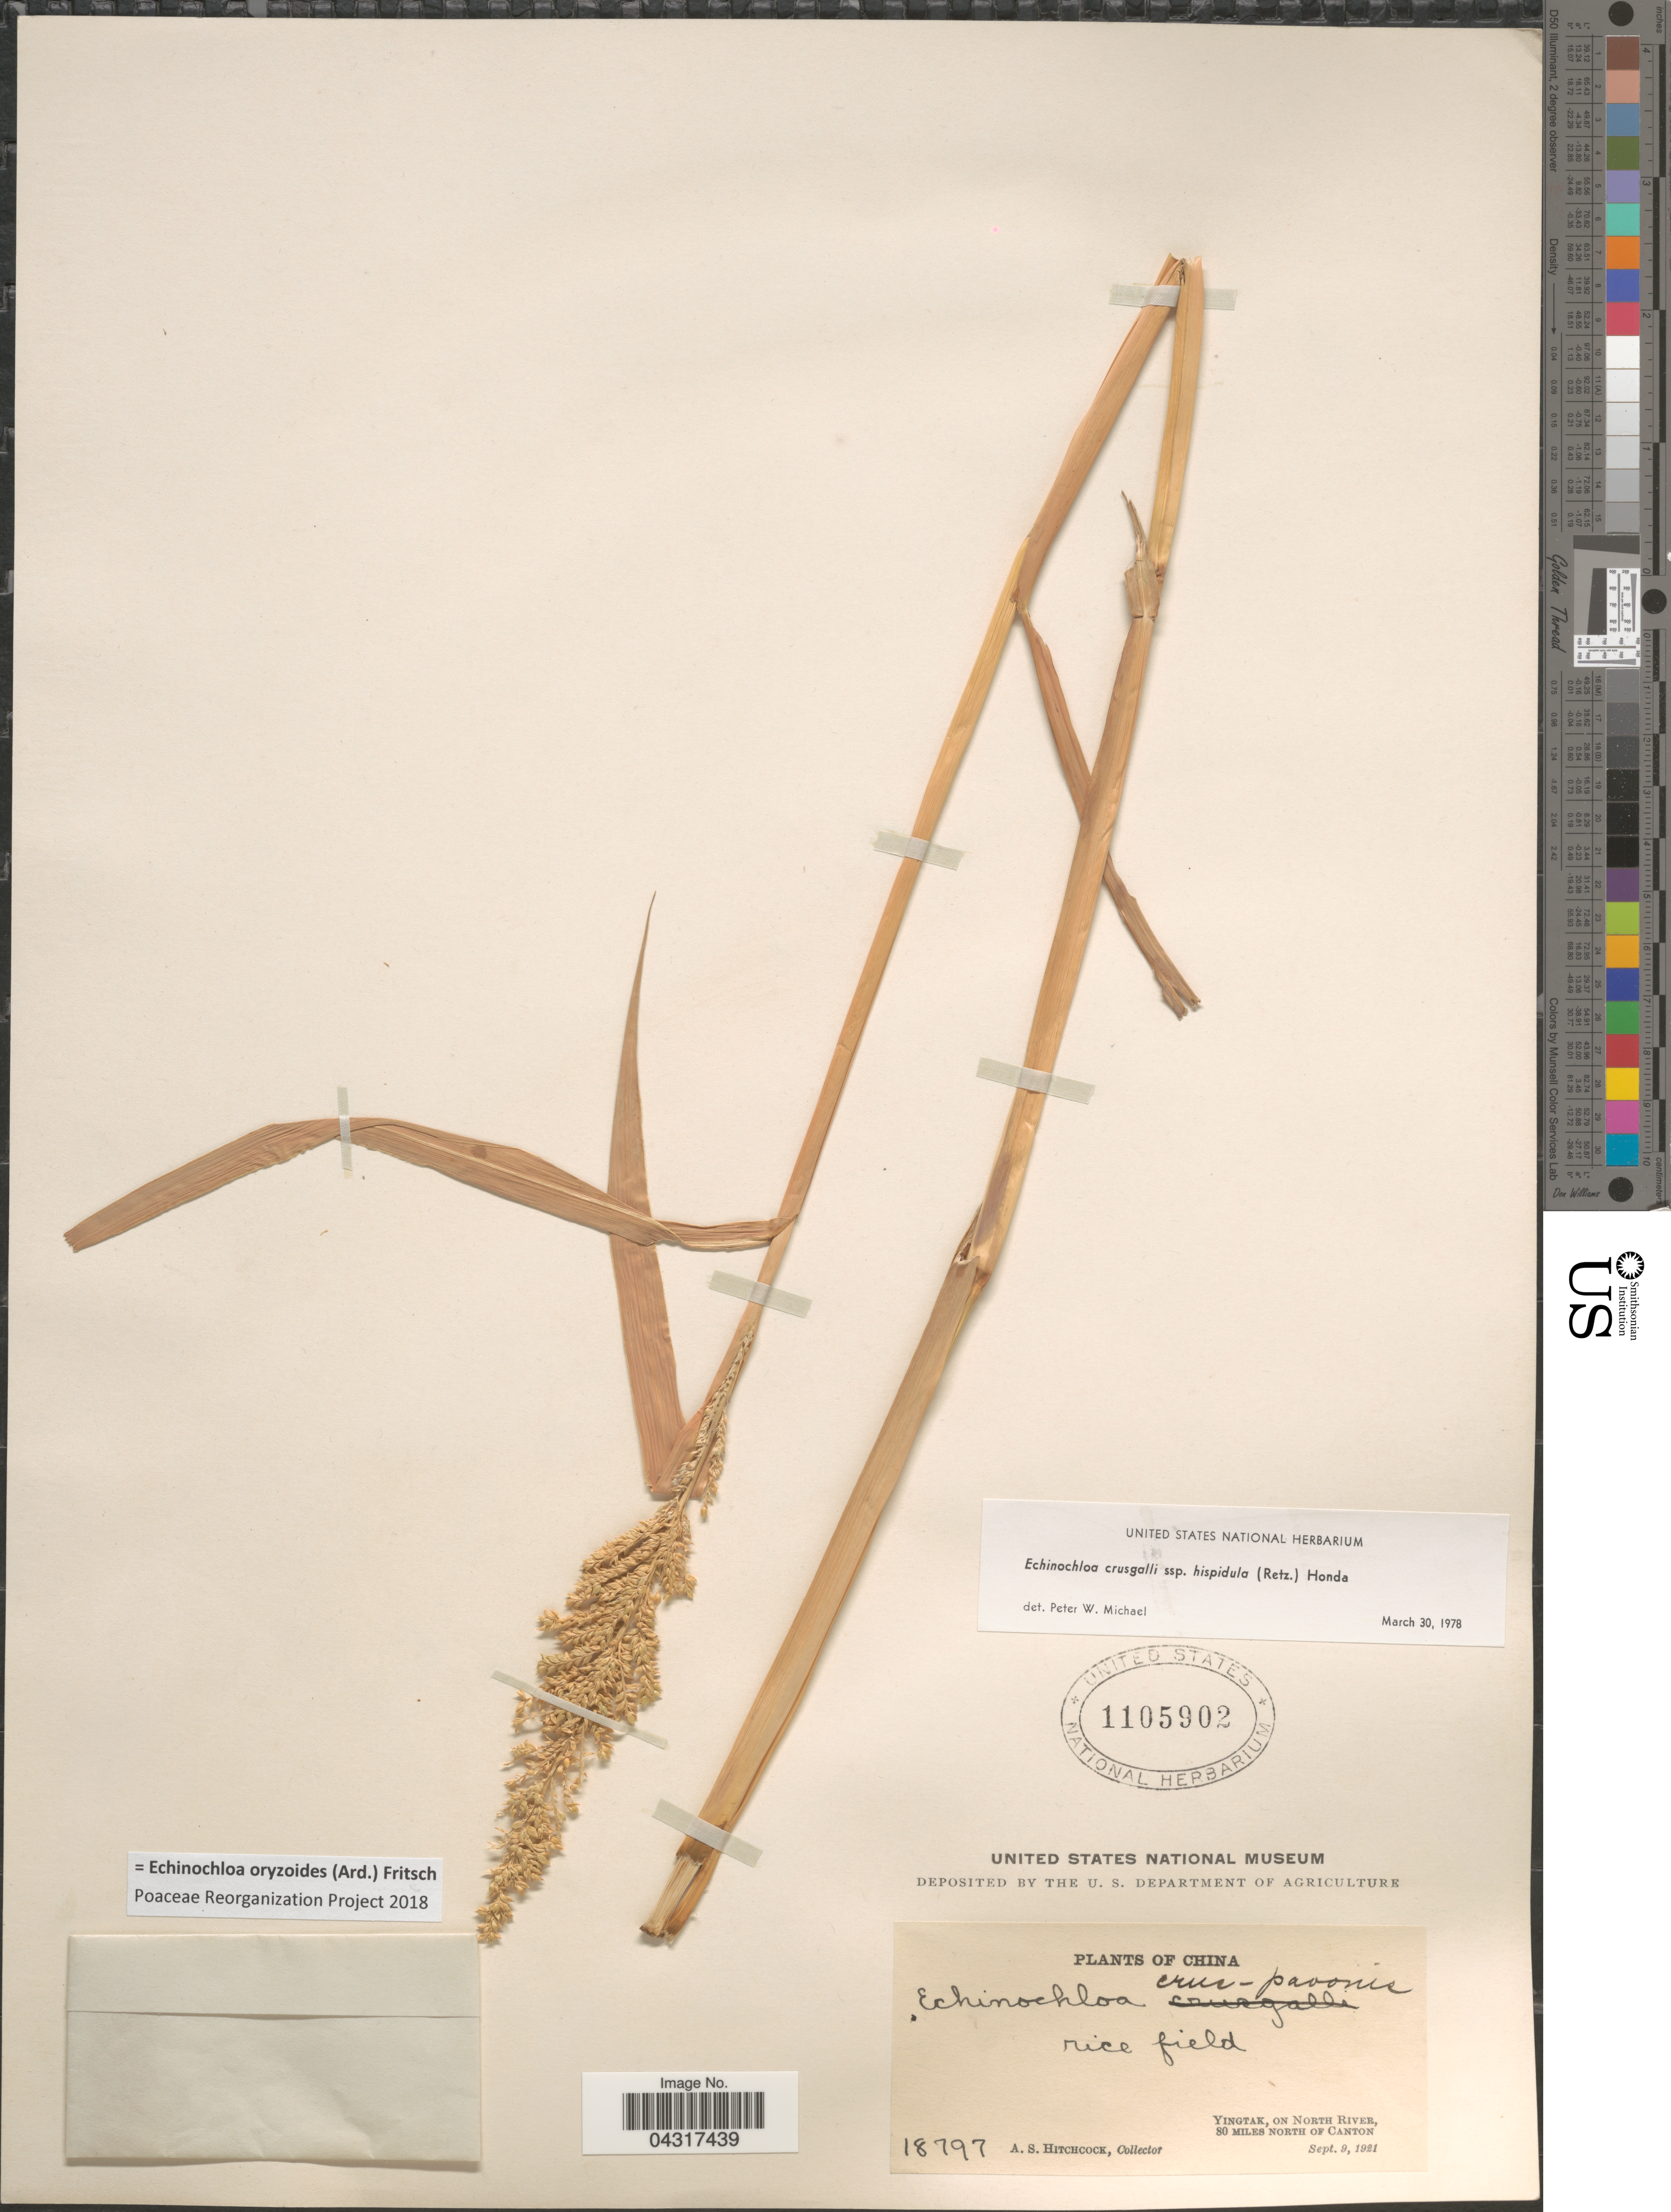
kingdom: Plantae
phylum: Tracheophyta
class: Liliopsida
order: Poales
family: Poaceae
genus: Echinochloa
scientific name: Echinochloa oryzoides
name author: (Ard.) Fritsch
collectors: A. S. Hitchcock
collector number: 18797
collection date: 1921-09-09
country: China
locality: Yingtak, on North River, 80 miles north of Canton.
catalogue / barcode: US 1105902